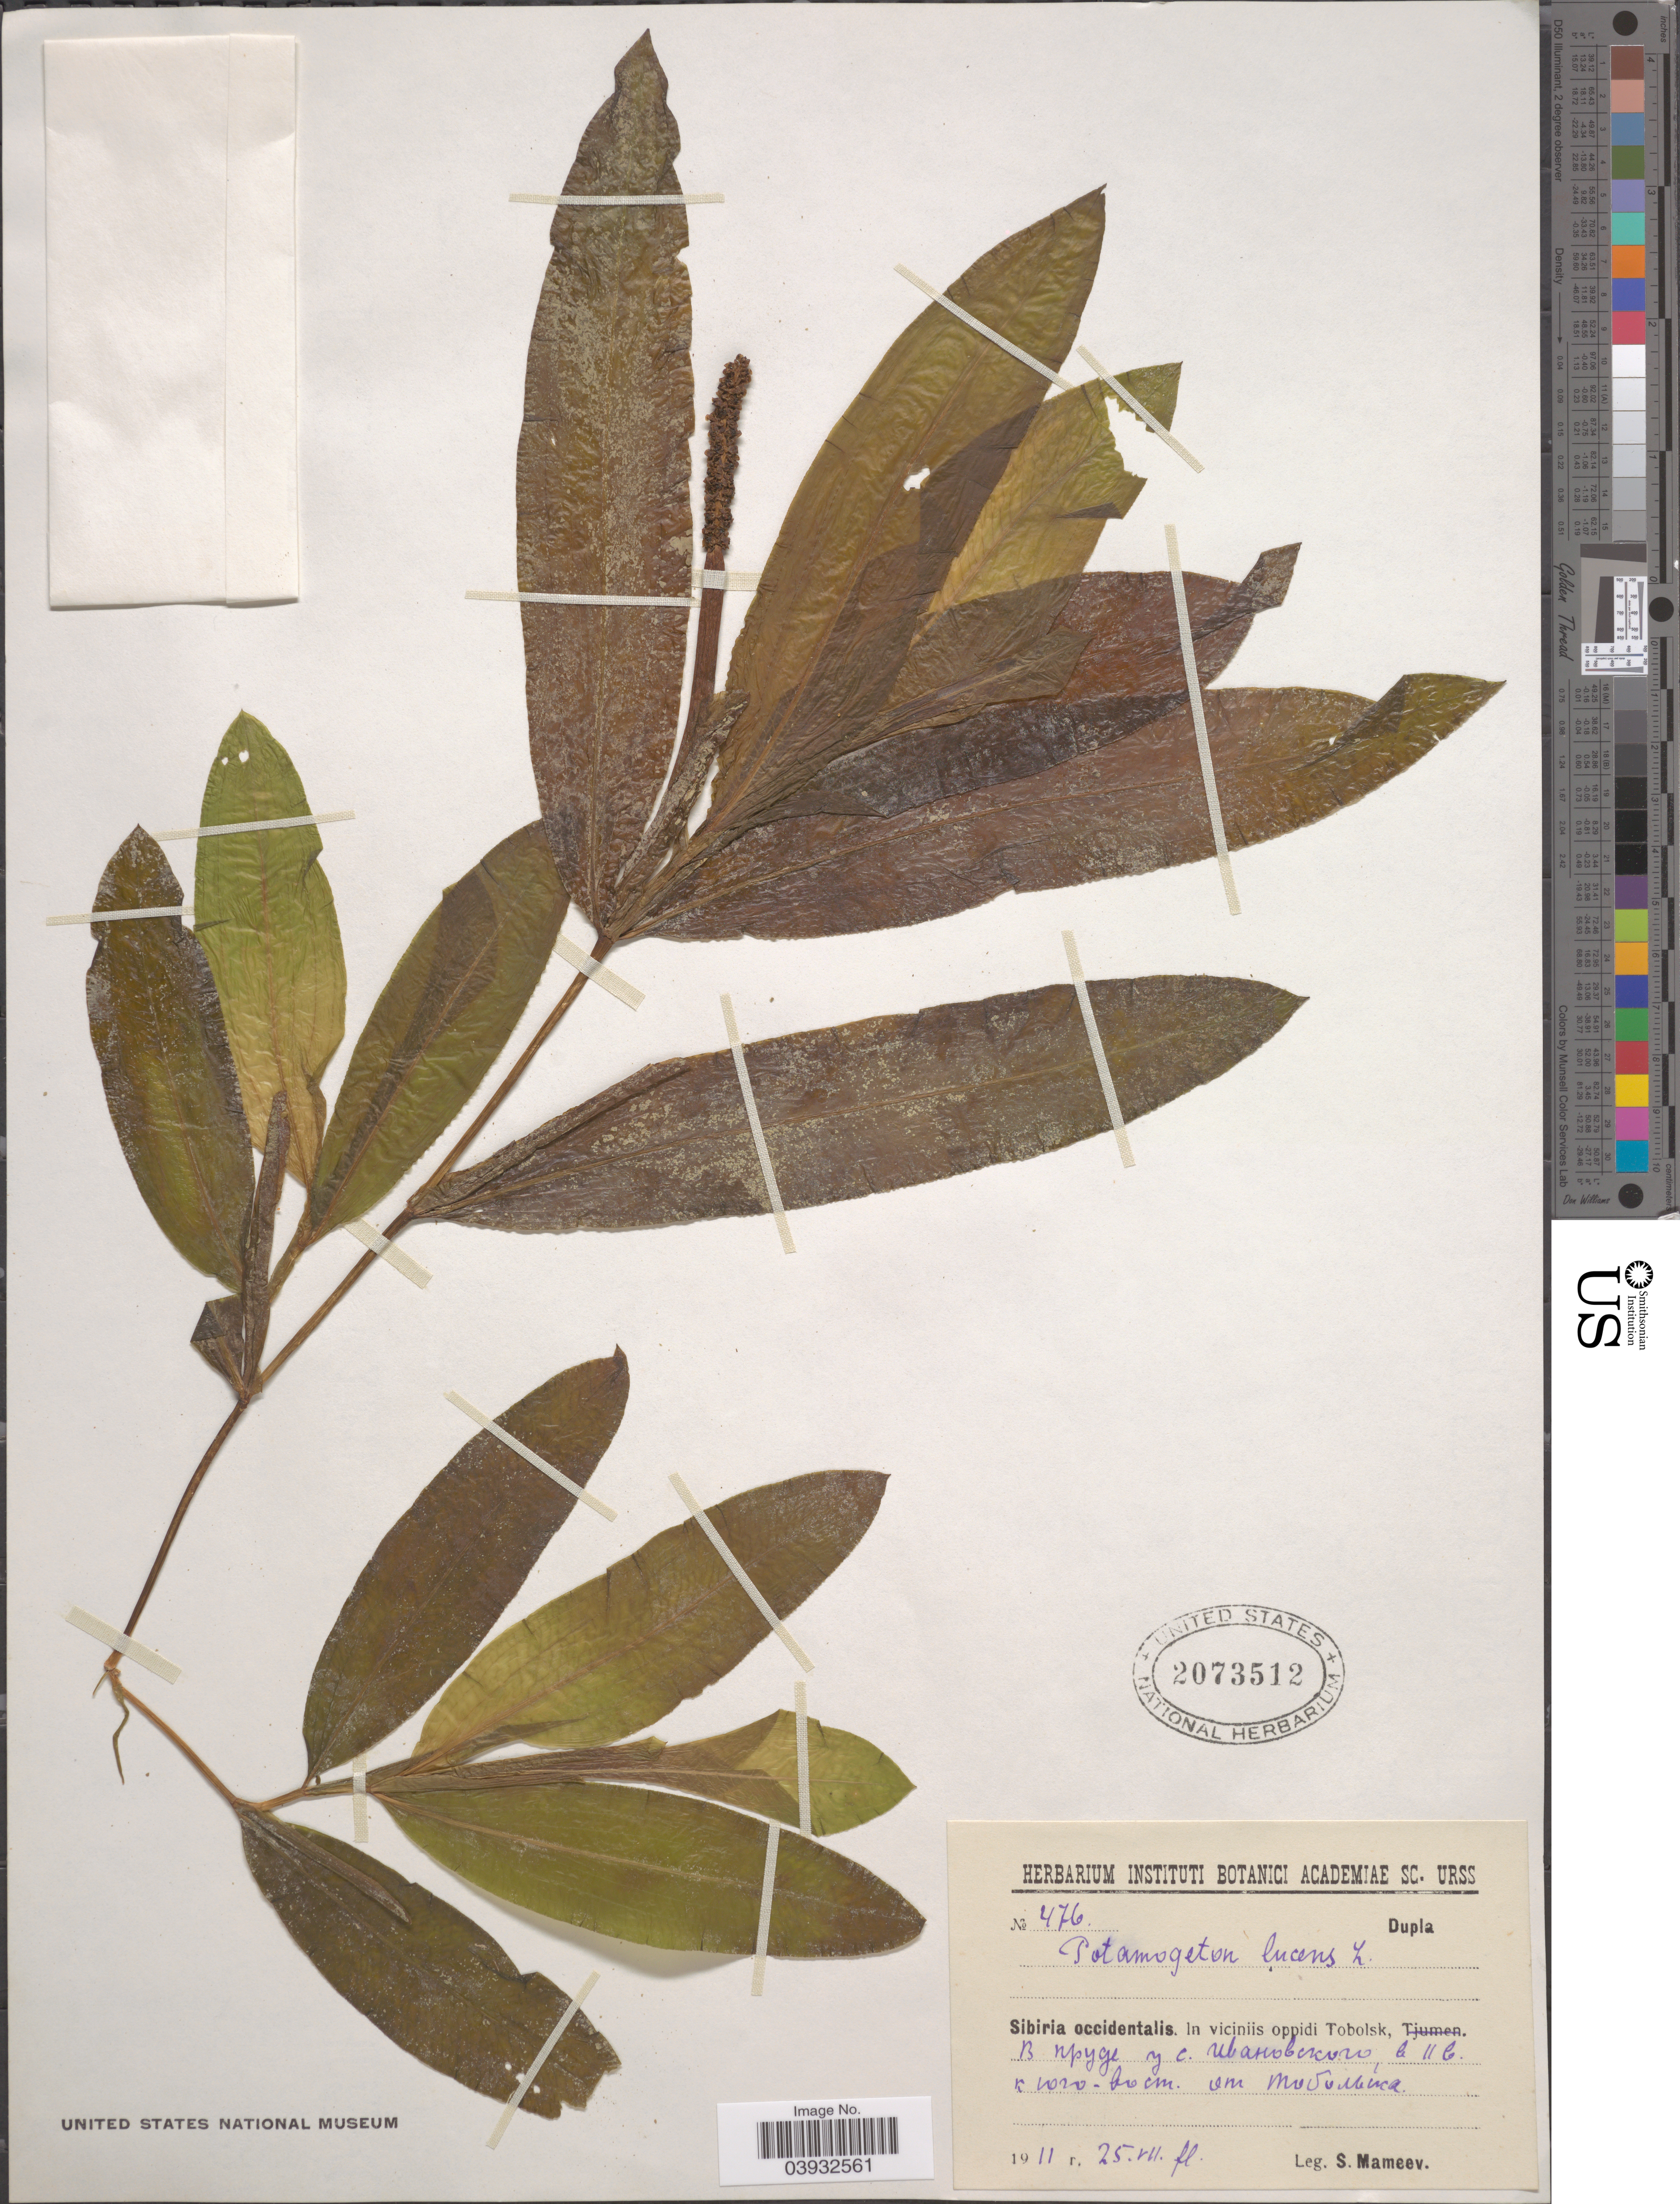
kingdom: Plantae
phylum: Tracheophyta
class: Liliopsida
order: Alismatales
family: Potamogetonaceae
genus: Potamogeton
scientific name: Potamogeton lucens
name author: L.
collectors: S. Mameev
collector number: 476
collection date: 1911-07-25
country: Russian Federation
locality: Siberia occidentalis. In viciniis oppidi Tobolsk.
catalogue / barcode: US 2073512